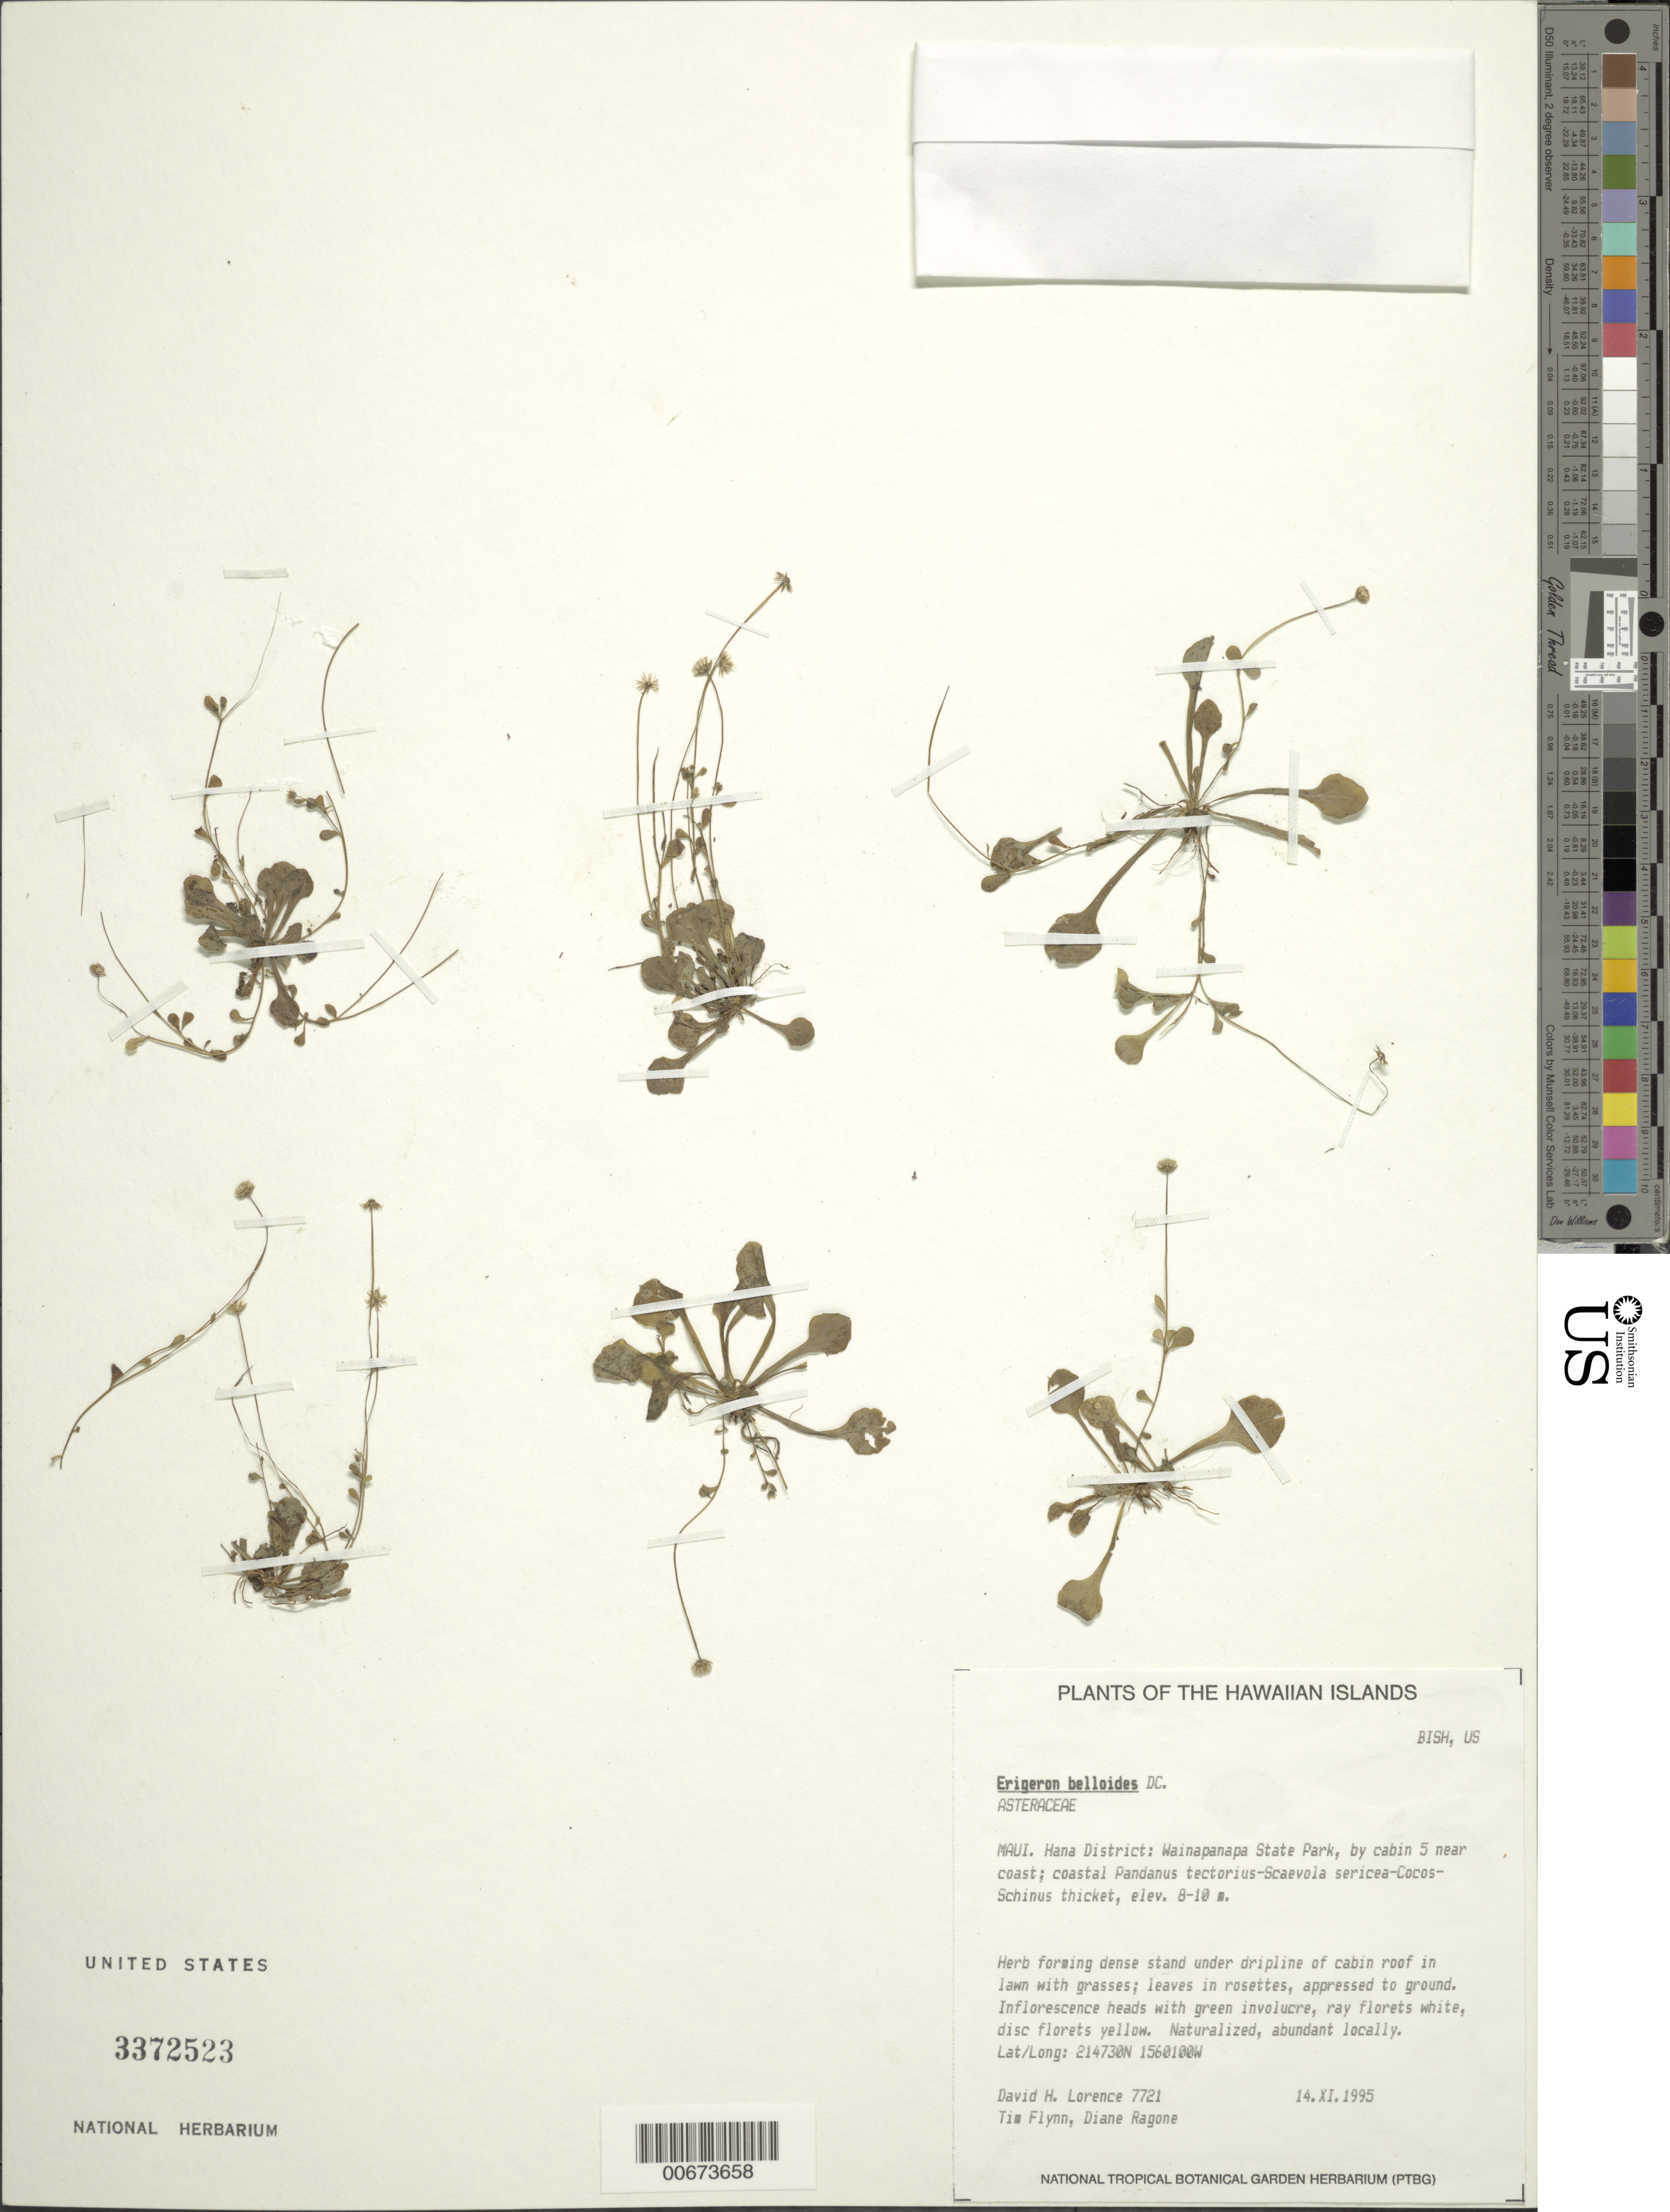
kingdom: Plantae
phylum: Tracheophyta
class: Magnoliopsida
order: Asterales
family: Asteraceae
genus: Erigeron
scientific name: Erigeron bellioides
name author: DC.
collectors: D. Lorence, T. W. Flynn & D. Ragone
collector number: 7721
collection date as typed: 14 Nov 1995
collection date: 1995-11-14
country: United States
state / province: Hawaii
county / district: Maui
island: Maui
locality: Hana District; Wainapanapa State Park, by cabin 5 near coast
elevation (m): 8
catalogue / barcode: US 3372523